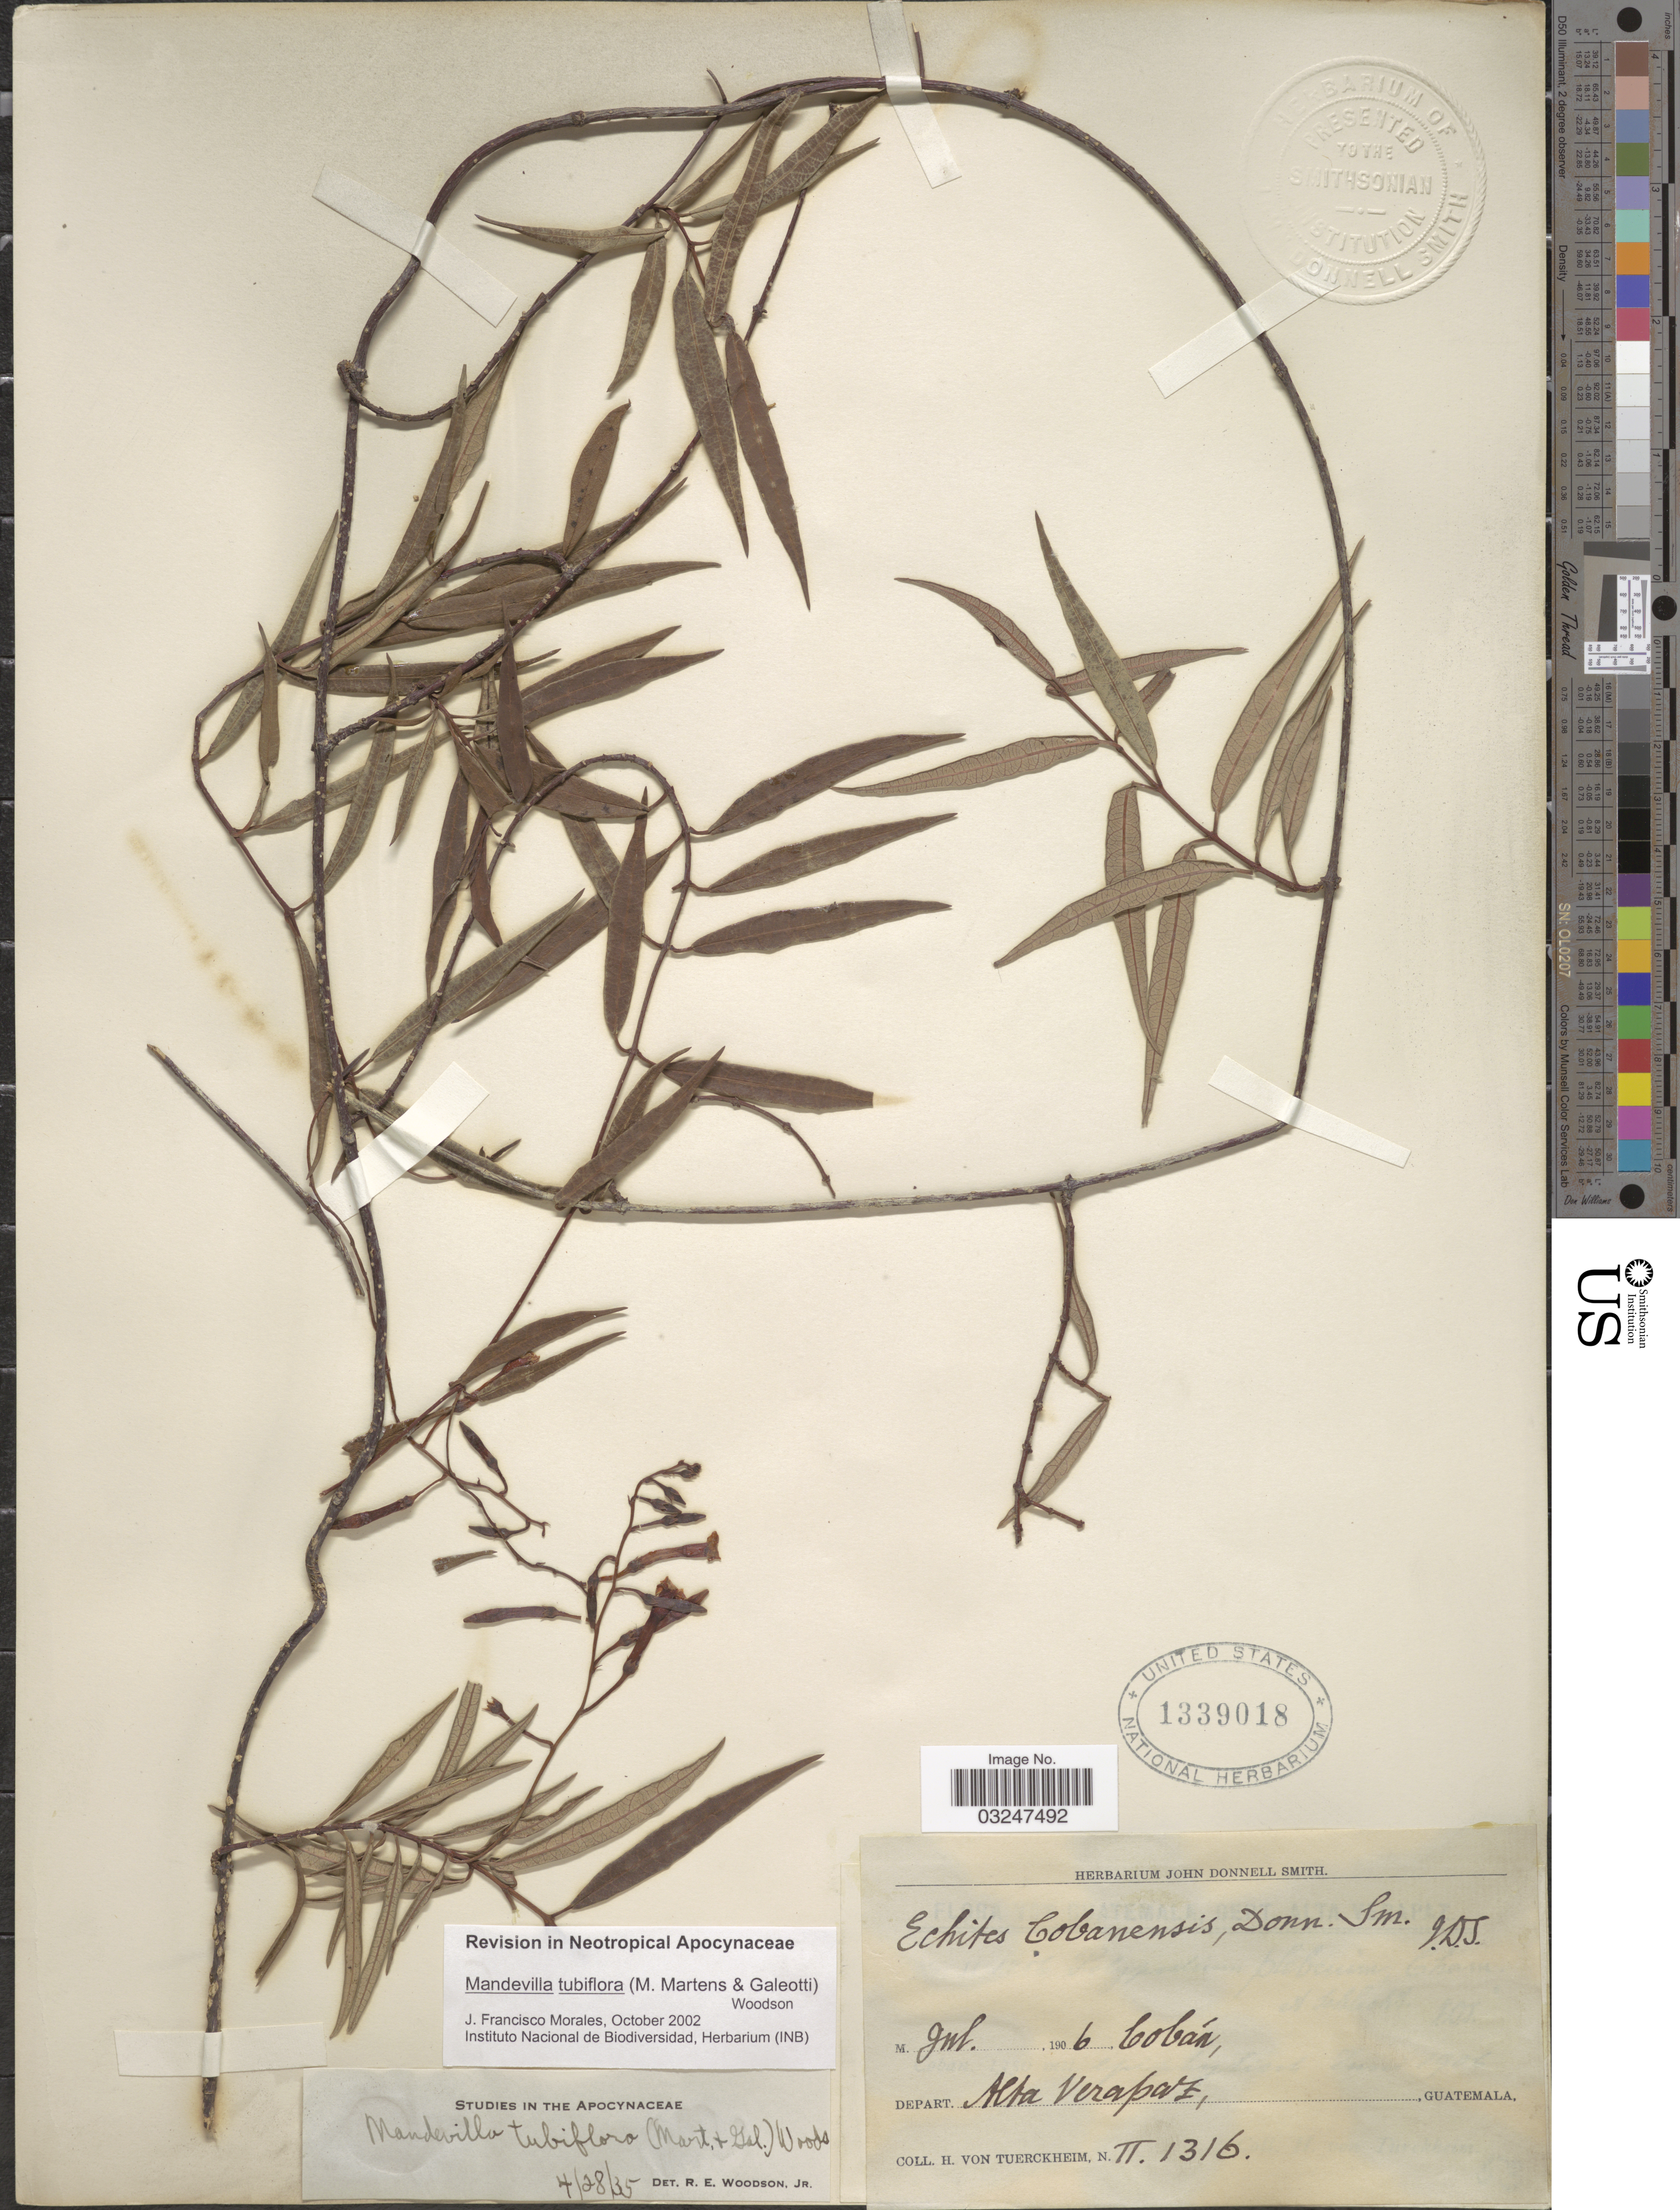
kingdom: Plantae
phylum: Tracheophyta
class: Magnoliopsida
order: Gentianales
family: Apocynaceae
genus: Mandevilla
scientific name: Mandevilla tubiflora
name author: (M. Martens & Galeotti) Woodson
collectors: H. von Türckheim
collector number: II1316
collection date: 1906-07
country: Guatemala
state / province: Alta Verapaz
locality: Cobán, Depart. Alta Verapaz.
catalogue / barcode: US 1339018